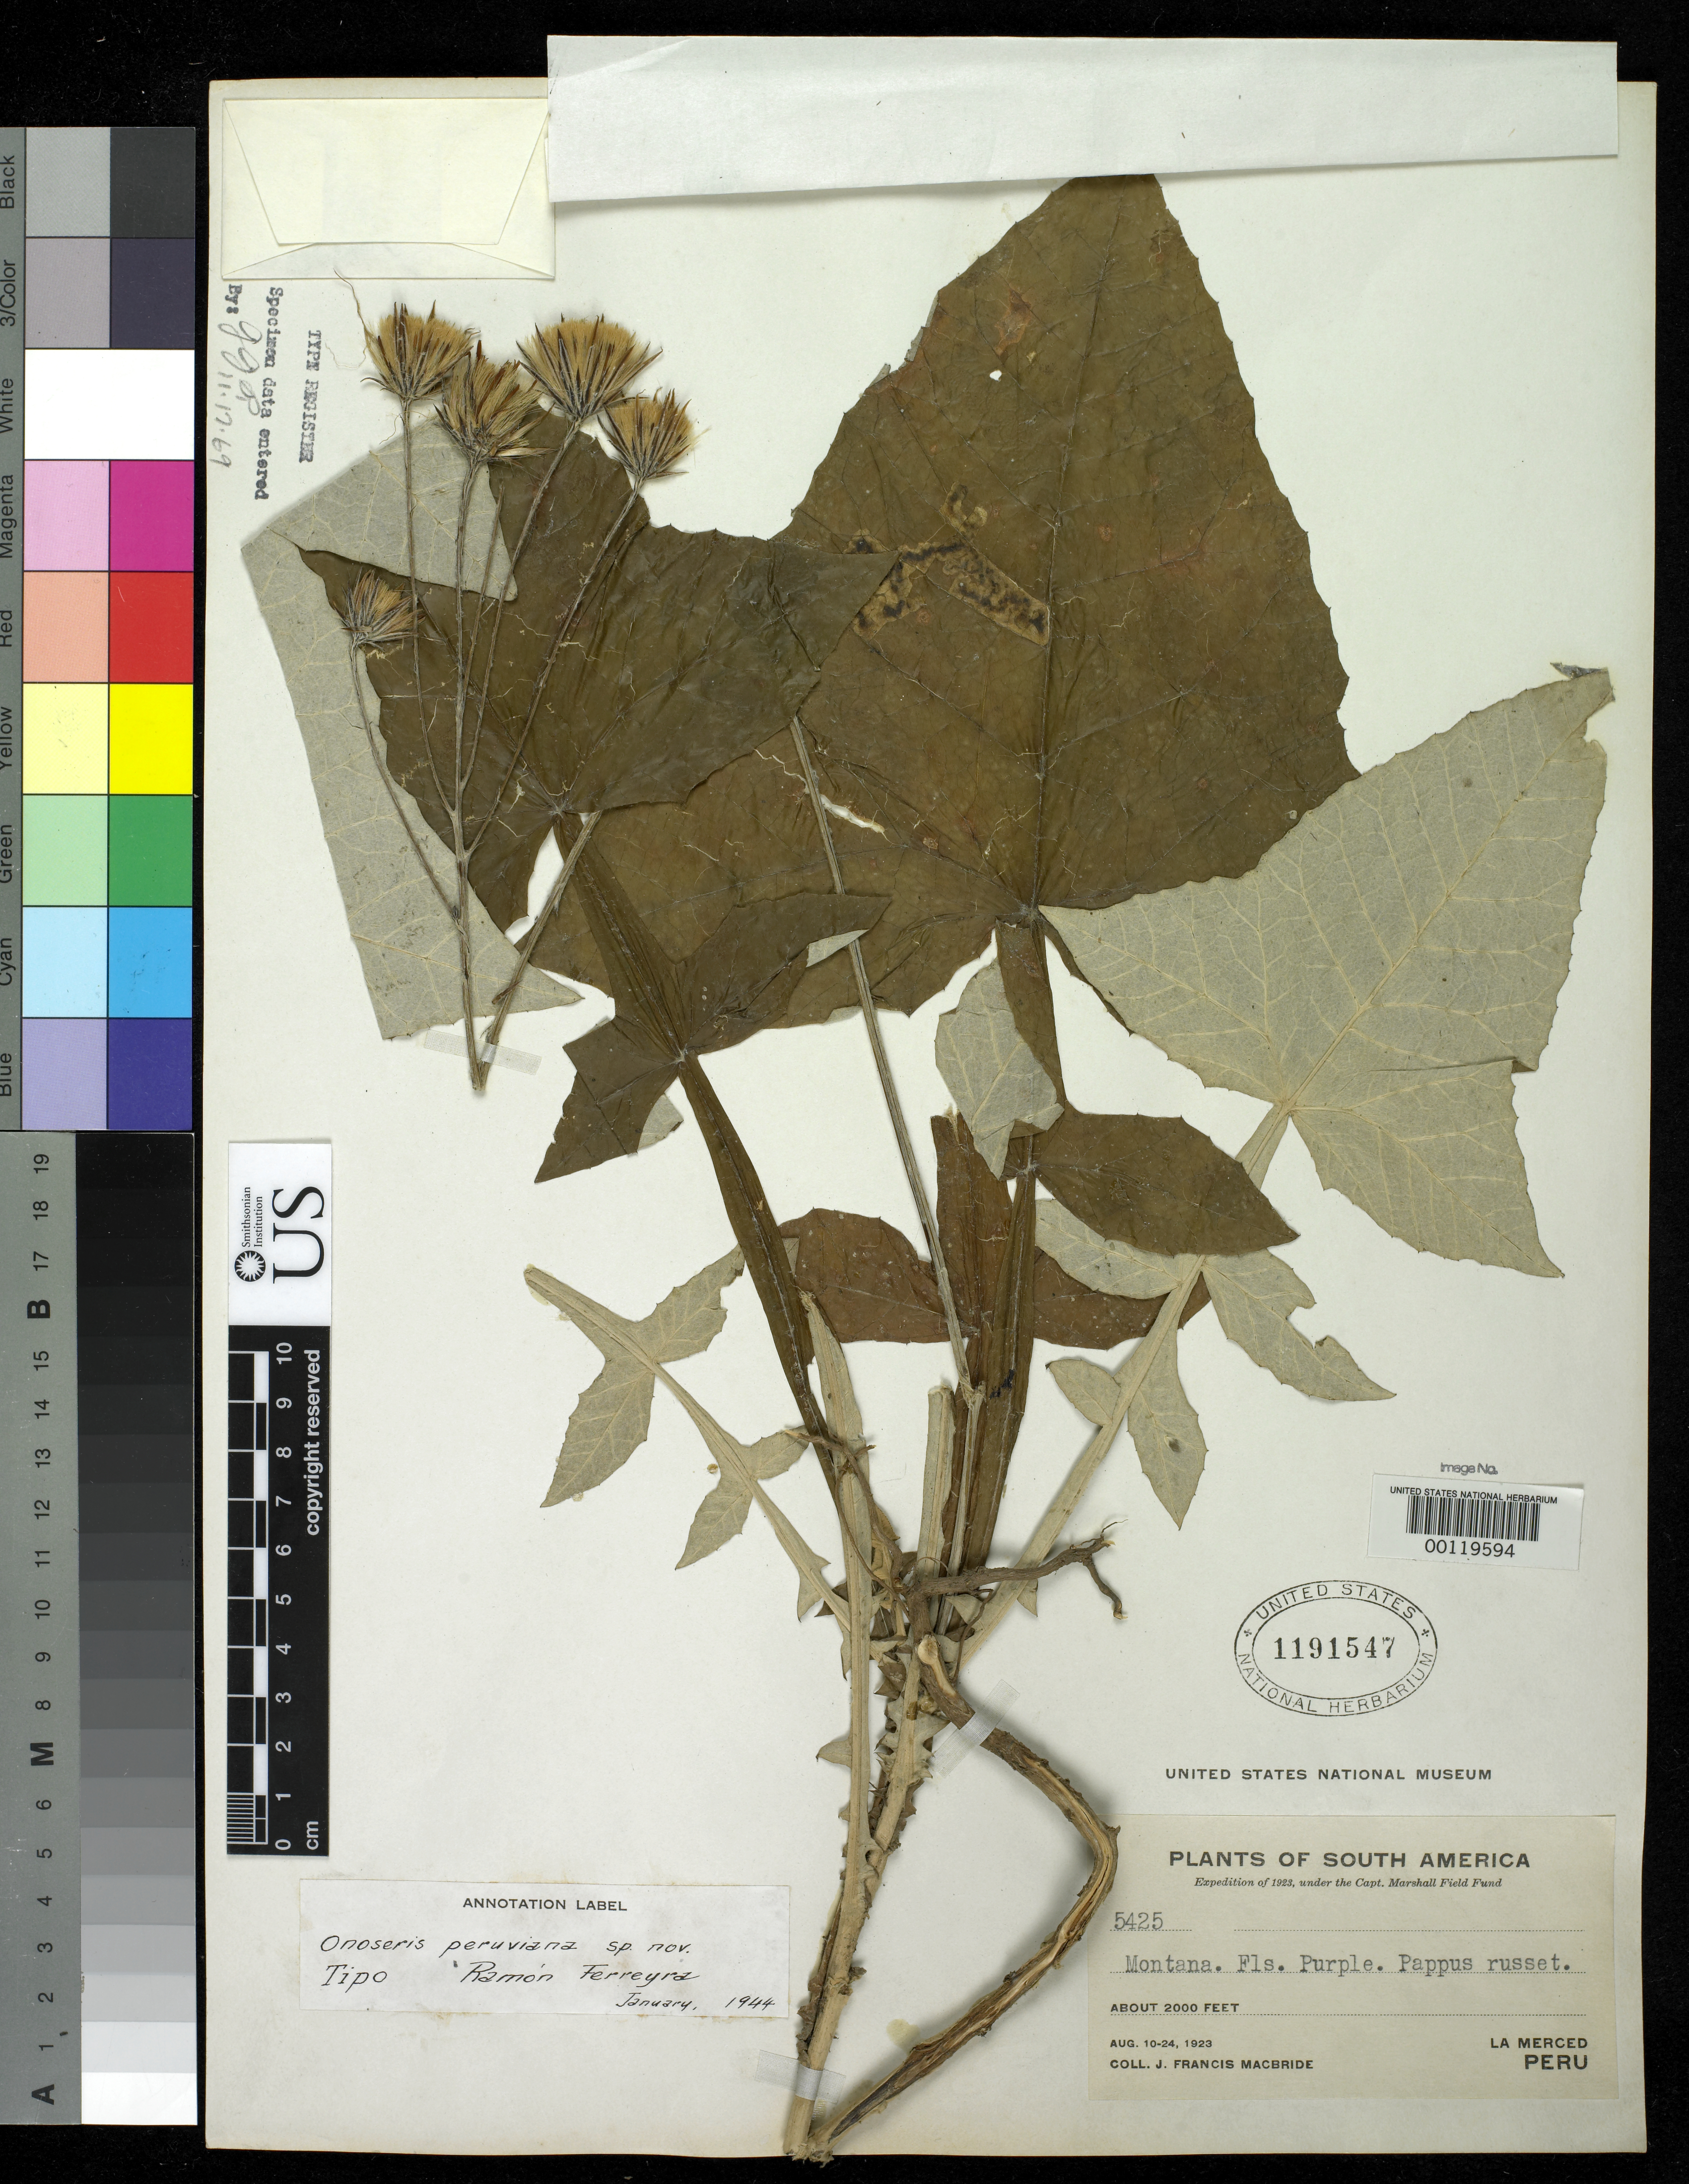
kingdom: Plantae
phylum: Tracheophyta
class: Magnoliopsida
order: Asterales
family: Asteraceae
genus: Onoseris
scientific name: Onoseris peruviana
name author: Ferreyra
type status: Holotype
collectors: J. F. Macbride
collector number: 5425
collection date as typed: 10 Aug 1923 to 24 Aug 1923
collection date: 1923-08-10/1923-08-24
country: Peru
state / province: Junín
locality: La Merced.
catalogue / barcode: US 1191547